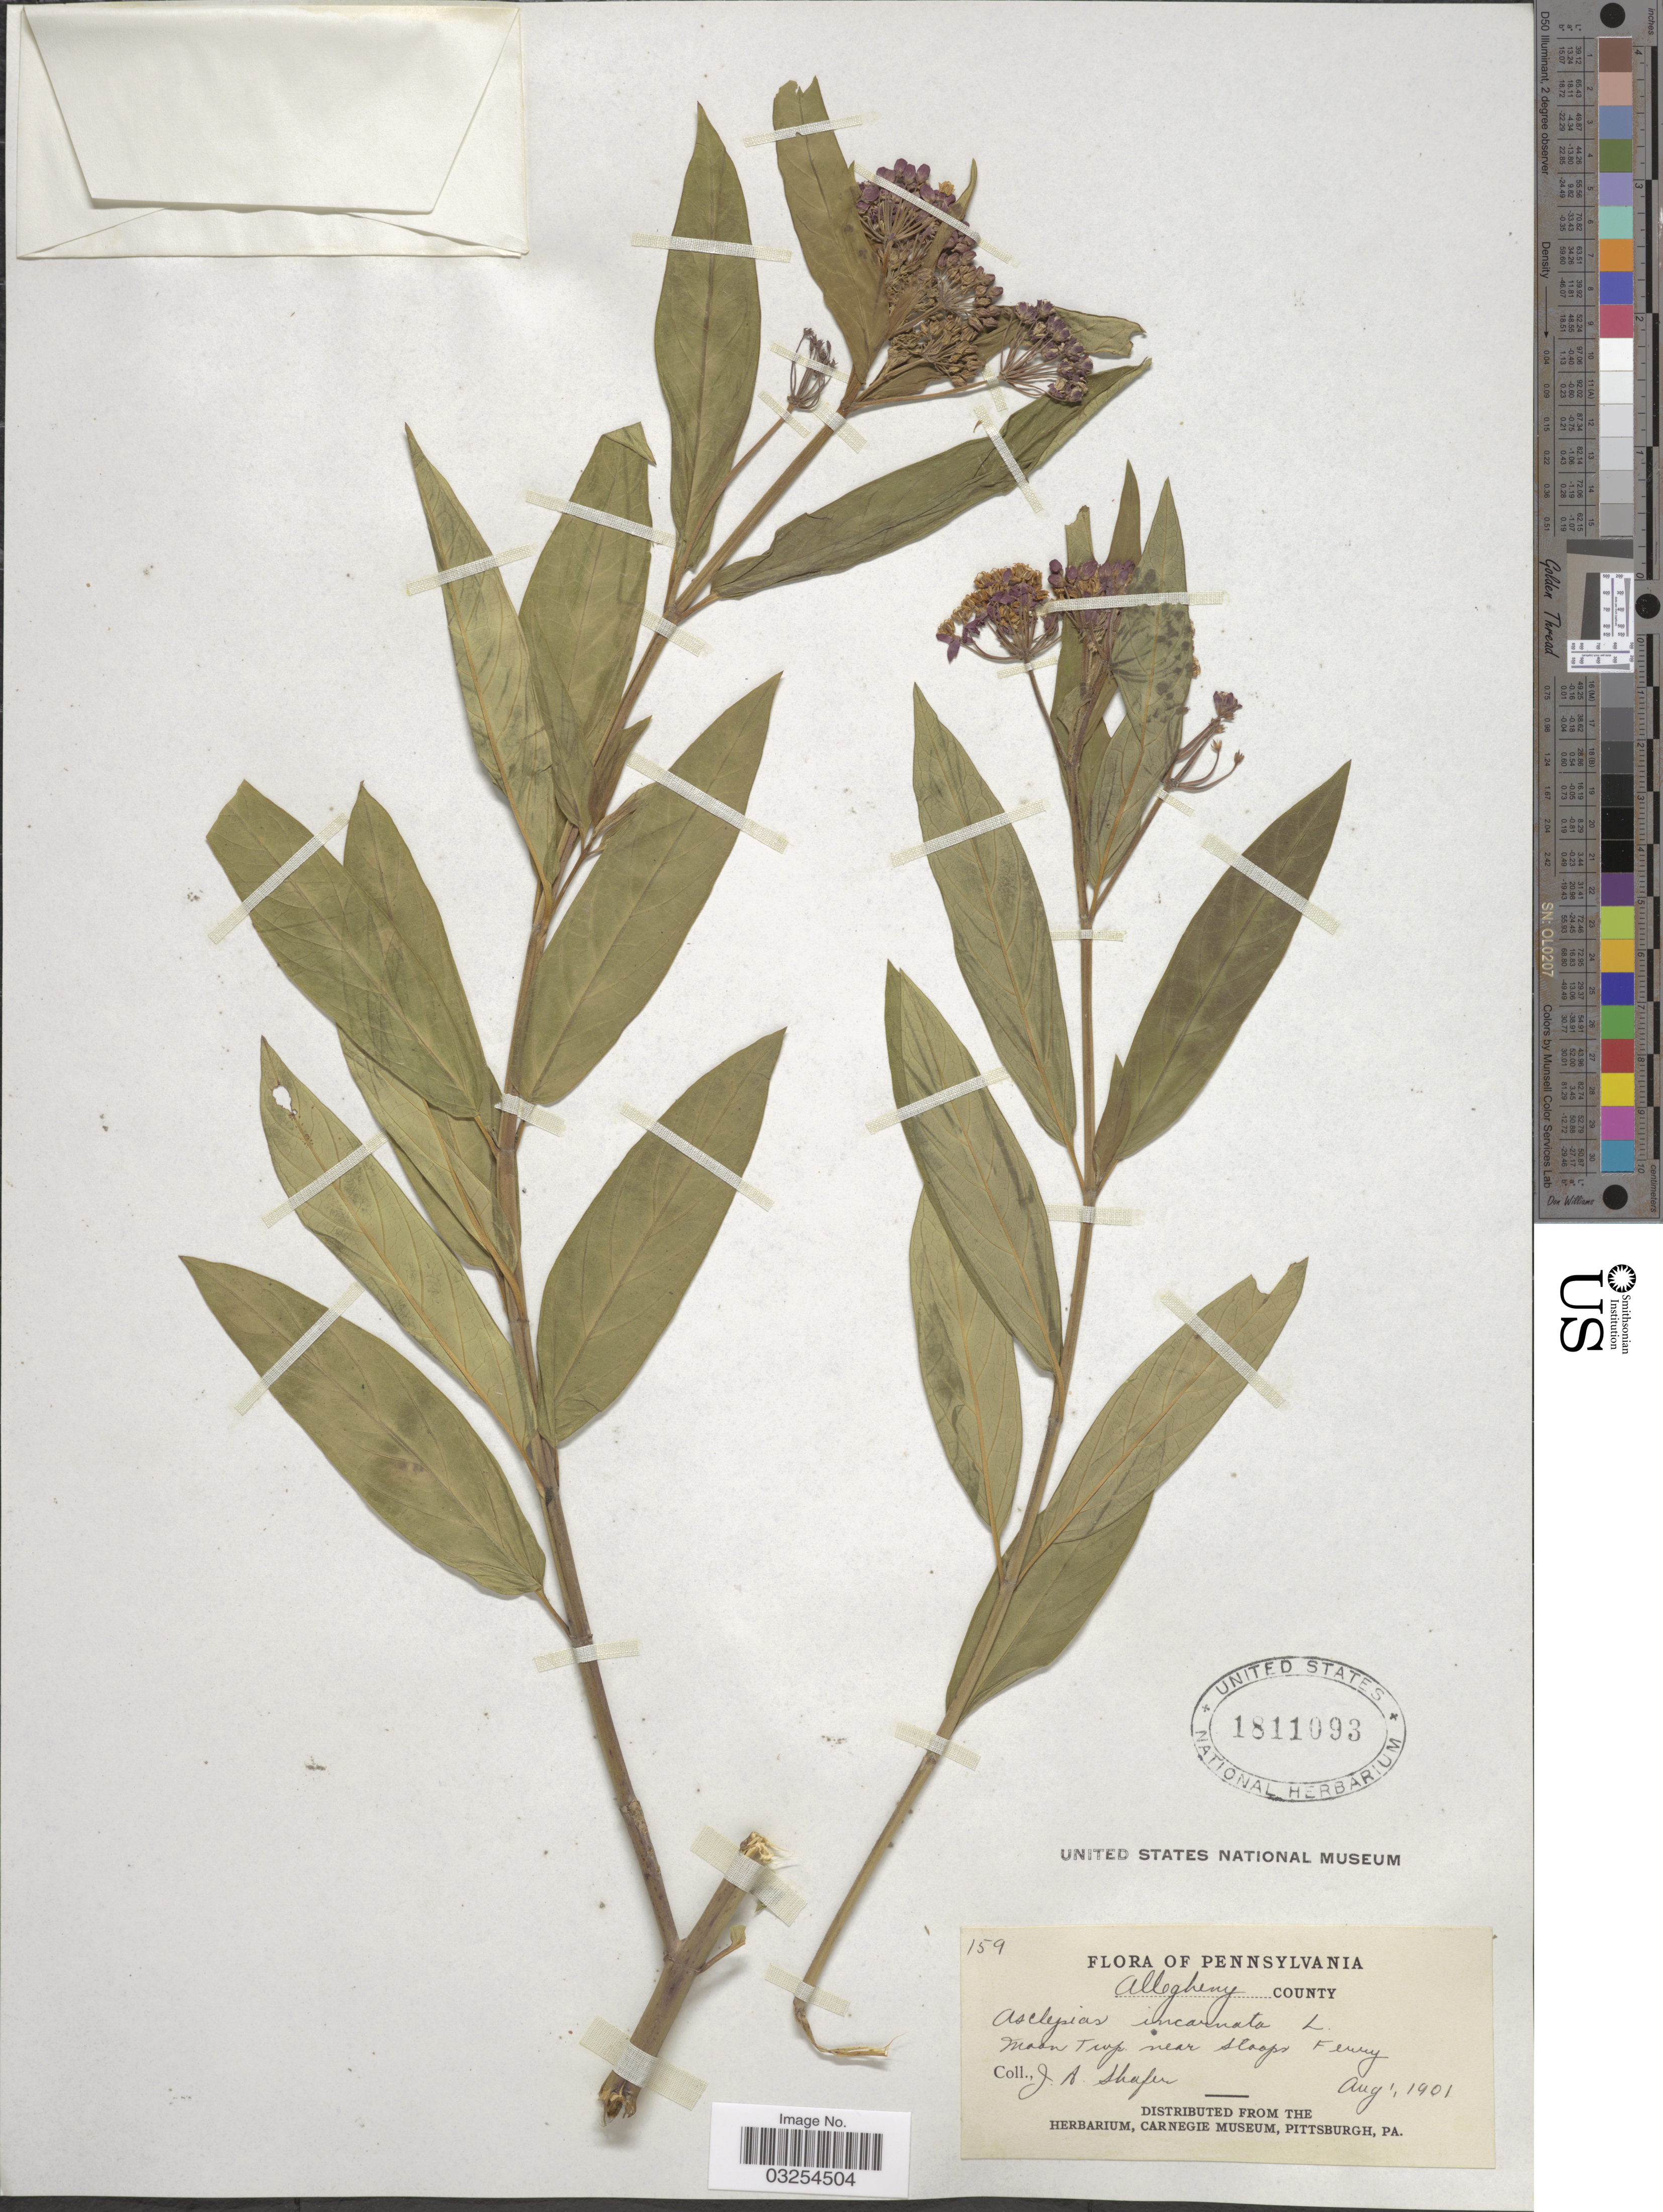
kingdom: Plantae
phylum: Tracheophyta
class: Magnoliopsida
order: Gentianales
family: Apocynaceae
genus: Asclepias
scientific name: Asclepias incarnata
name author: L.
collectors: J. A. Shafer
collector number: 159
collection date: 1901-08-01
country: United States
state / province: Pennsylvania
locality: Allegheny County. Moon Twp. near Stoops Ferry.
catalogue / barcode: US 1811093